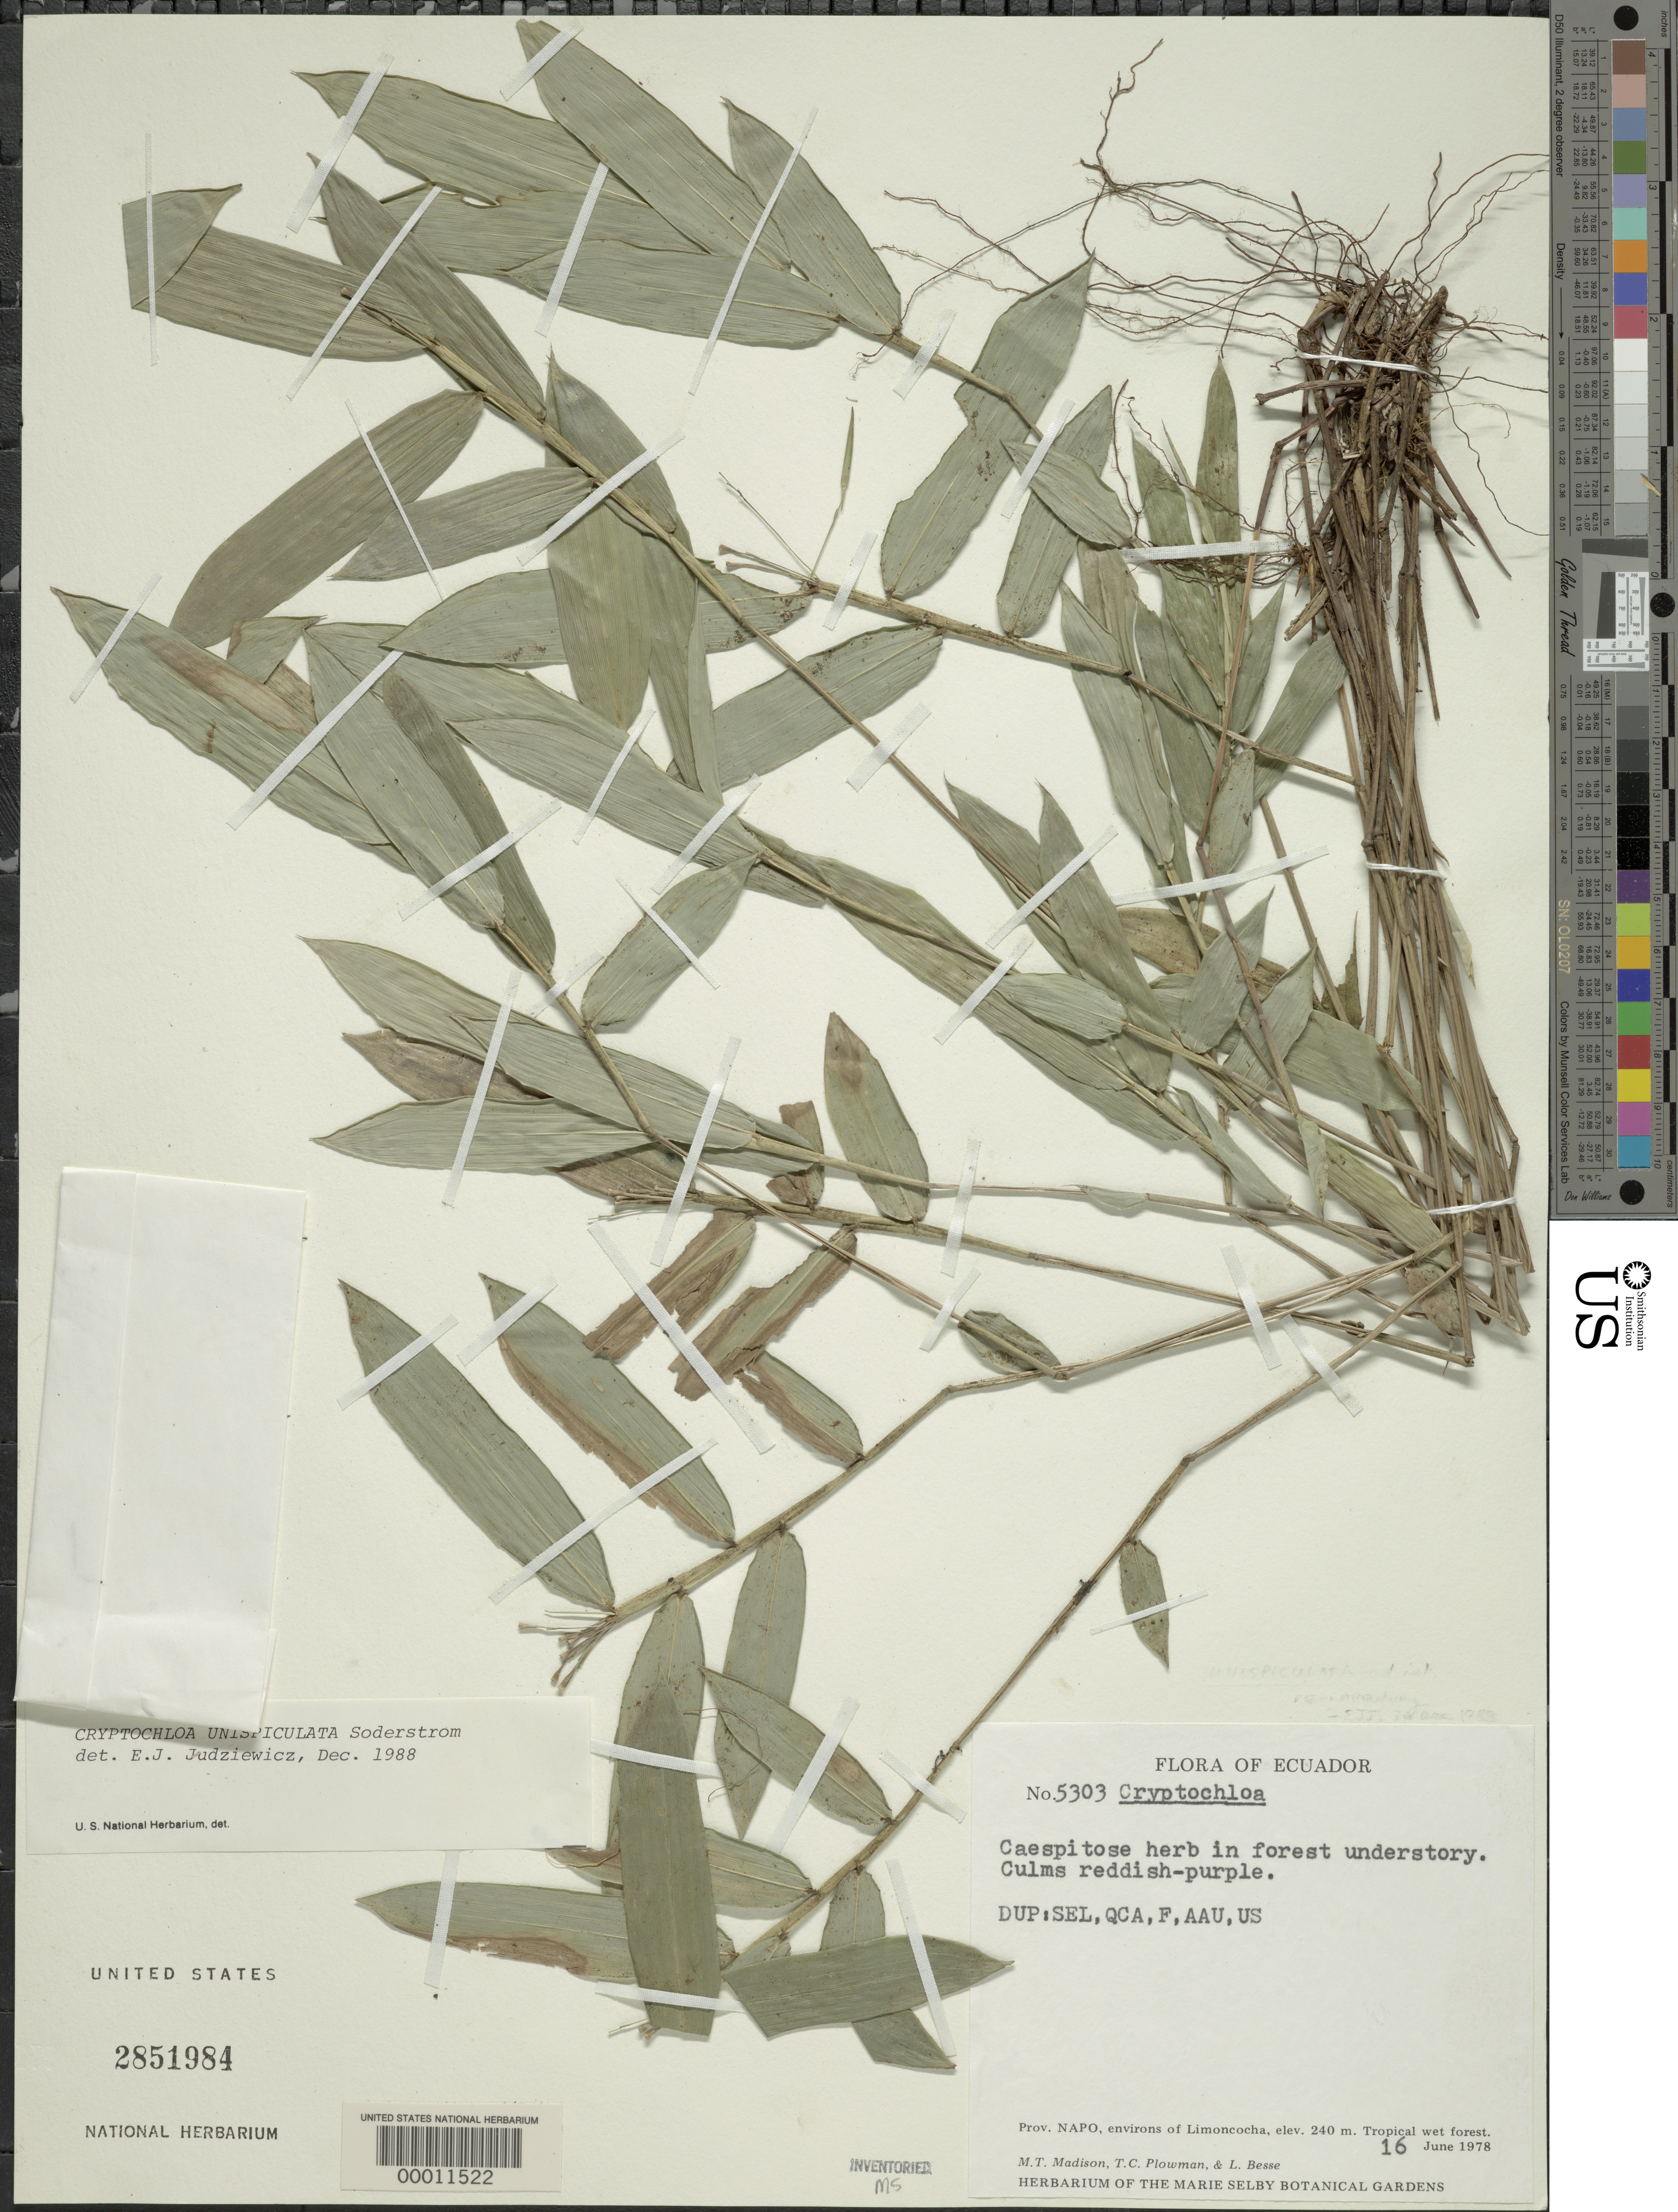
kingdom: Plantae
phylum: Tracheophyta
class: Liliopsida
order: Poales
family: Poaceae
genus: Cryptochloa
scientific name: Cryptochloa unispiculata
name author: Soderstr.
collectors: M. T. Madison, T. Plowman & Libby Besse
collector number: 5303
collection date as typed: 16 Jun 1978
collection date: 1978-06-16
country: Ecuador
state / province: Napo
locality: Limoncocha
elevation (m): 240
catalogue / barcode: US 2851984